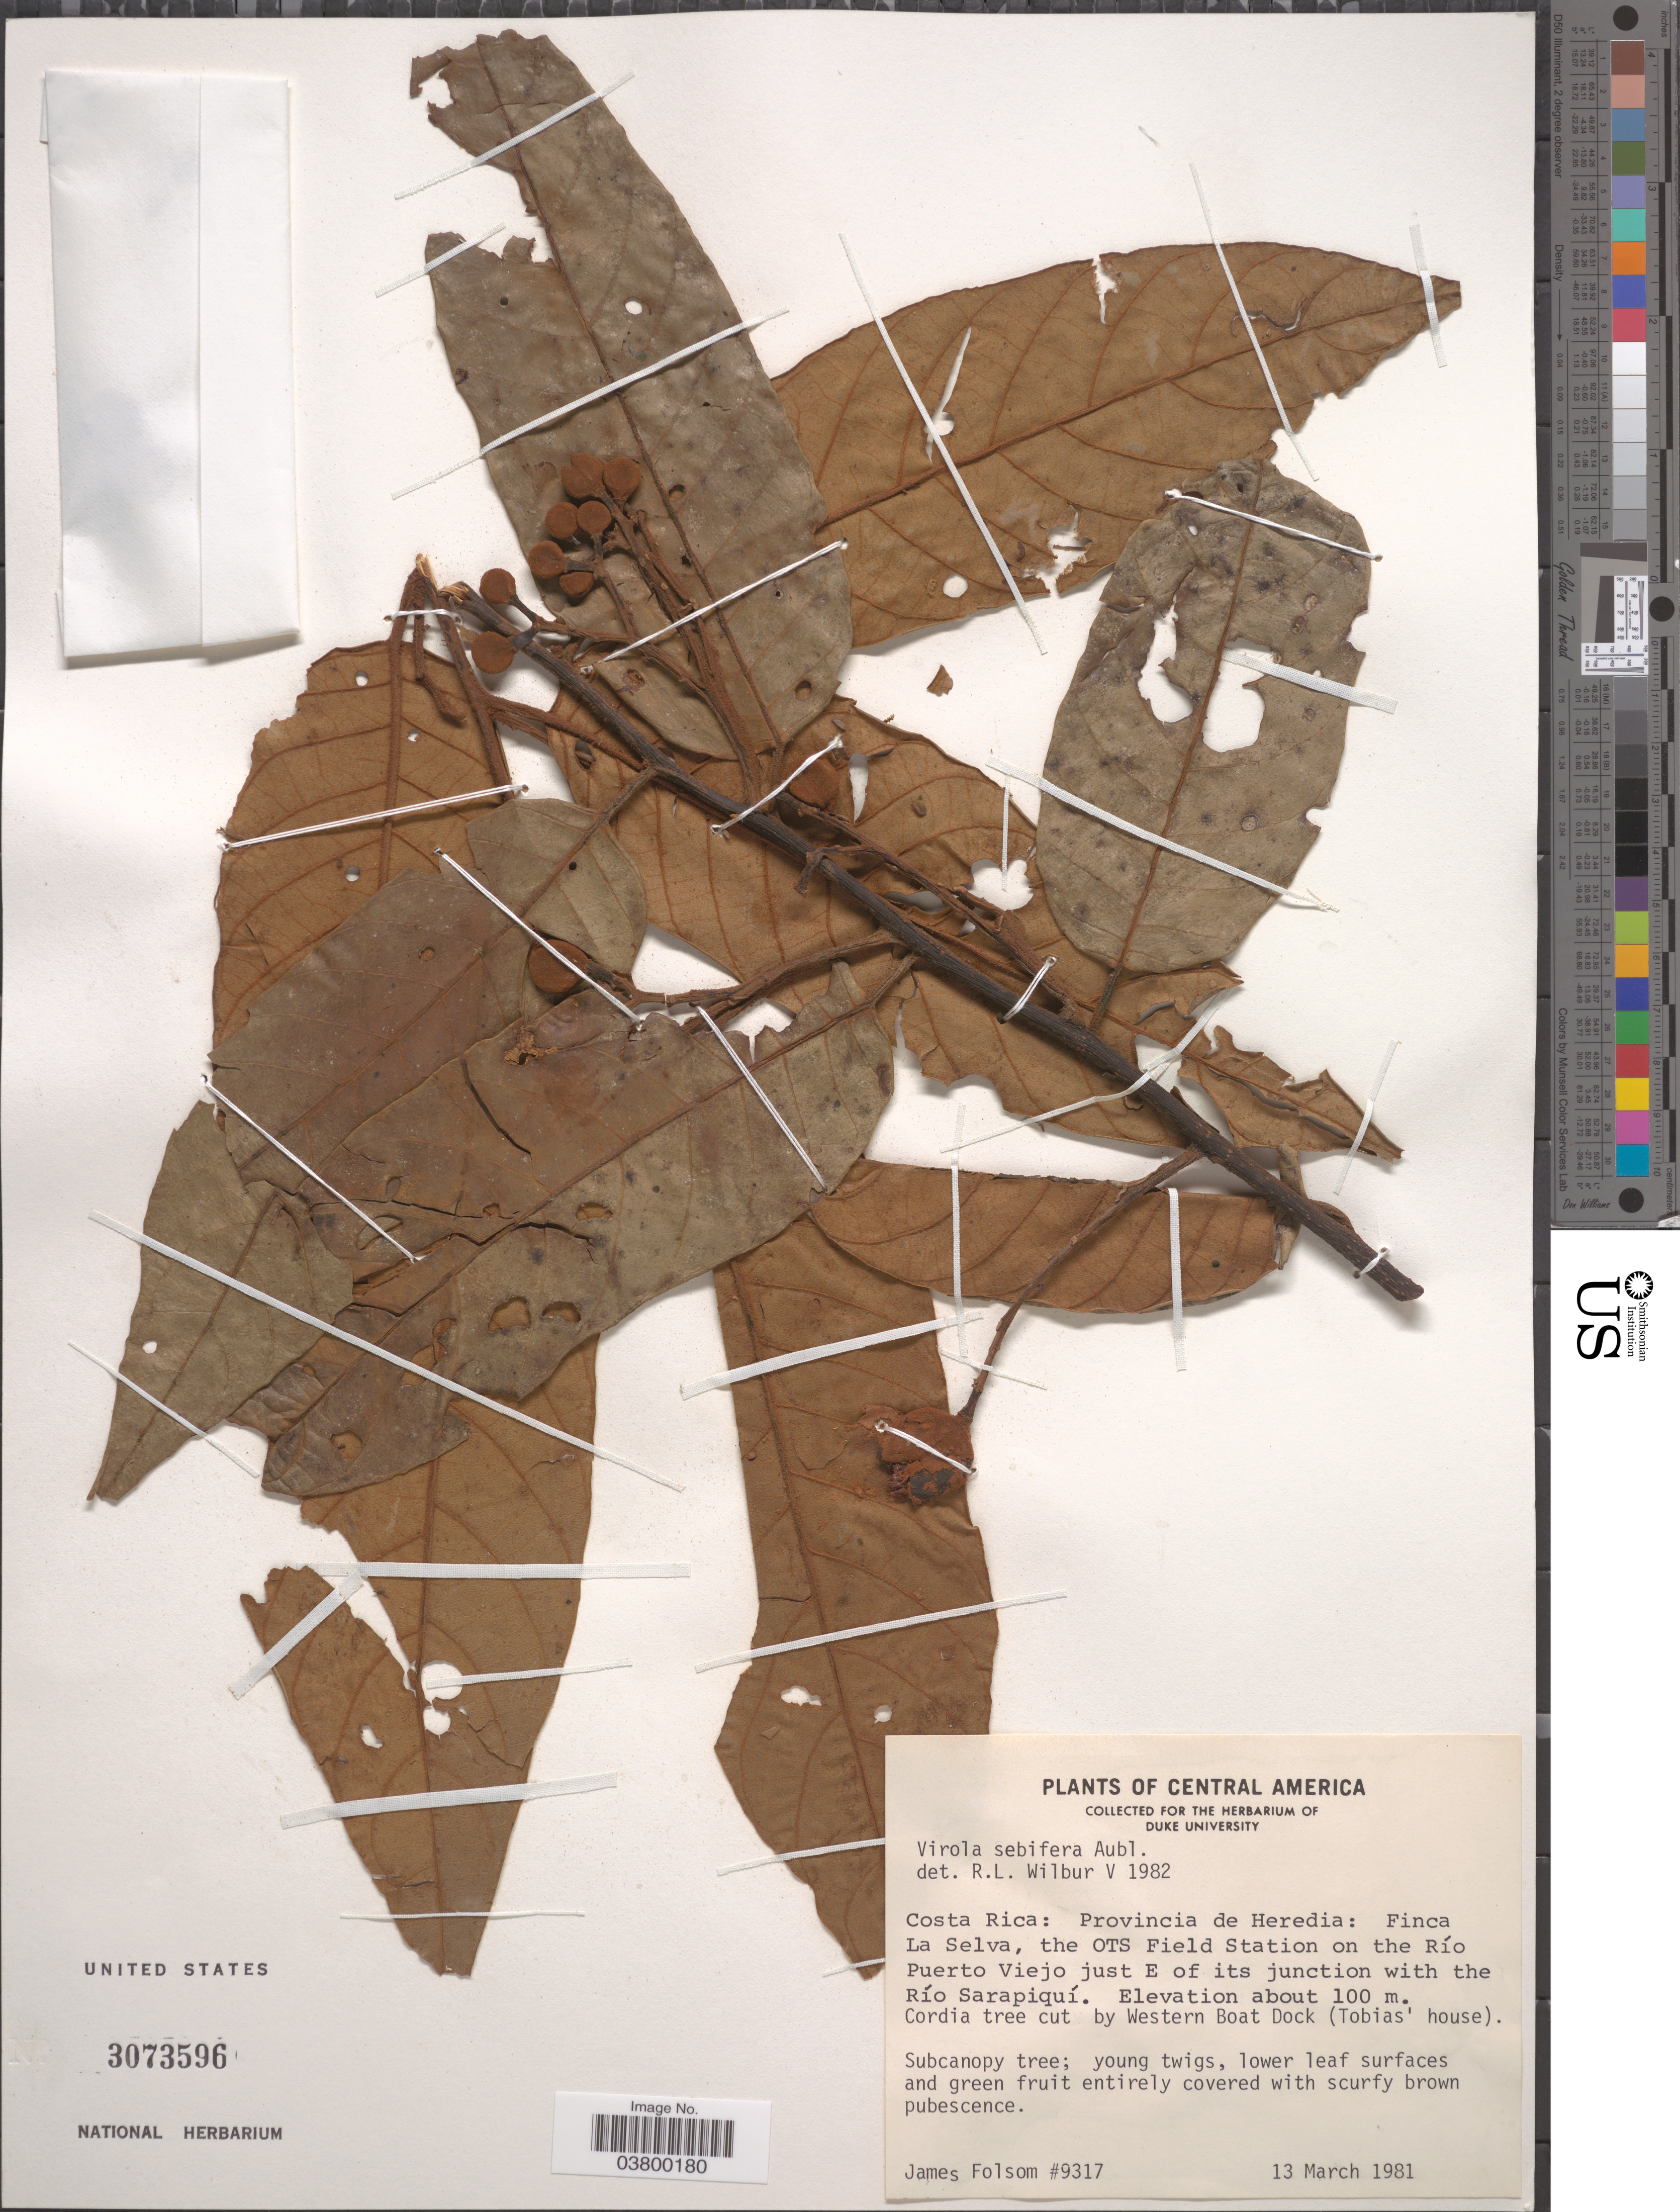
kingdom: Plantae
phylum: Tracheophyta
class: Magnoliopsida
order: Magnoliales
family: Myristicaceae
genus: Virola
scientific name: Virola sebifera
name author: Aubl.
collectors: J. P. Folsom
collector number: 9317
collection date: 1981-03-13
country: Costa Rica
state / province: Heredia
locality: Finca La Selva, the OTS Field Station on the Río Puerto Viejo just E of its junction with the Río Sarapiquí. By Western Boat Dock (Tobias' house).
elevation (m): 100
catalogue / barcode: US 3073596